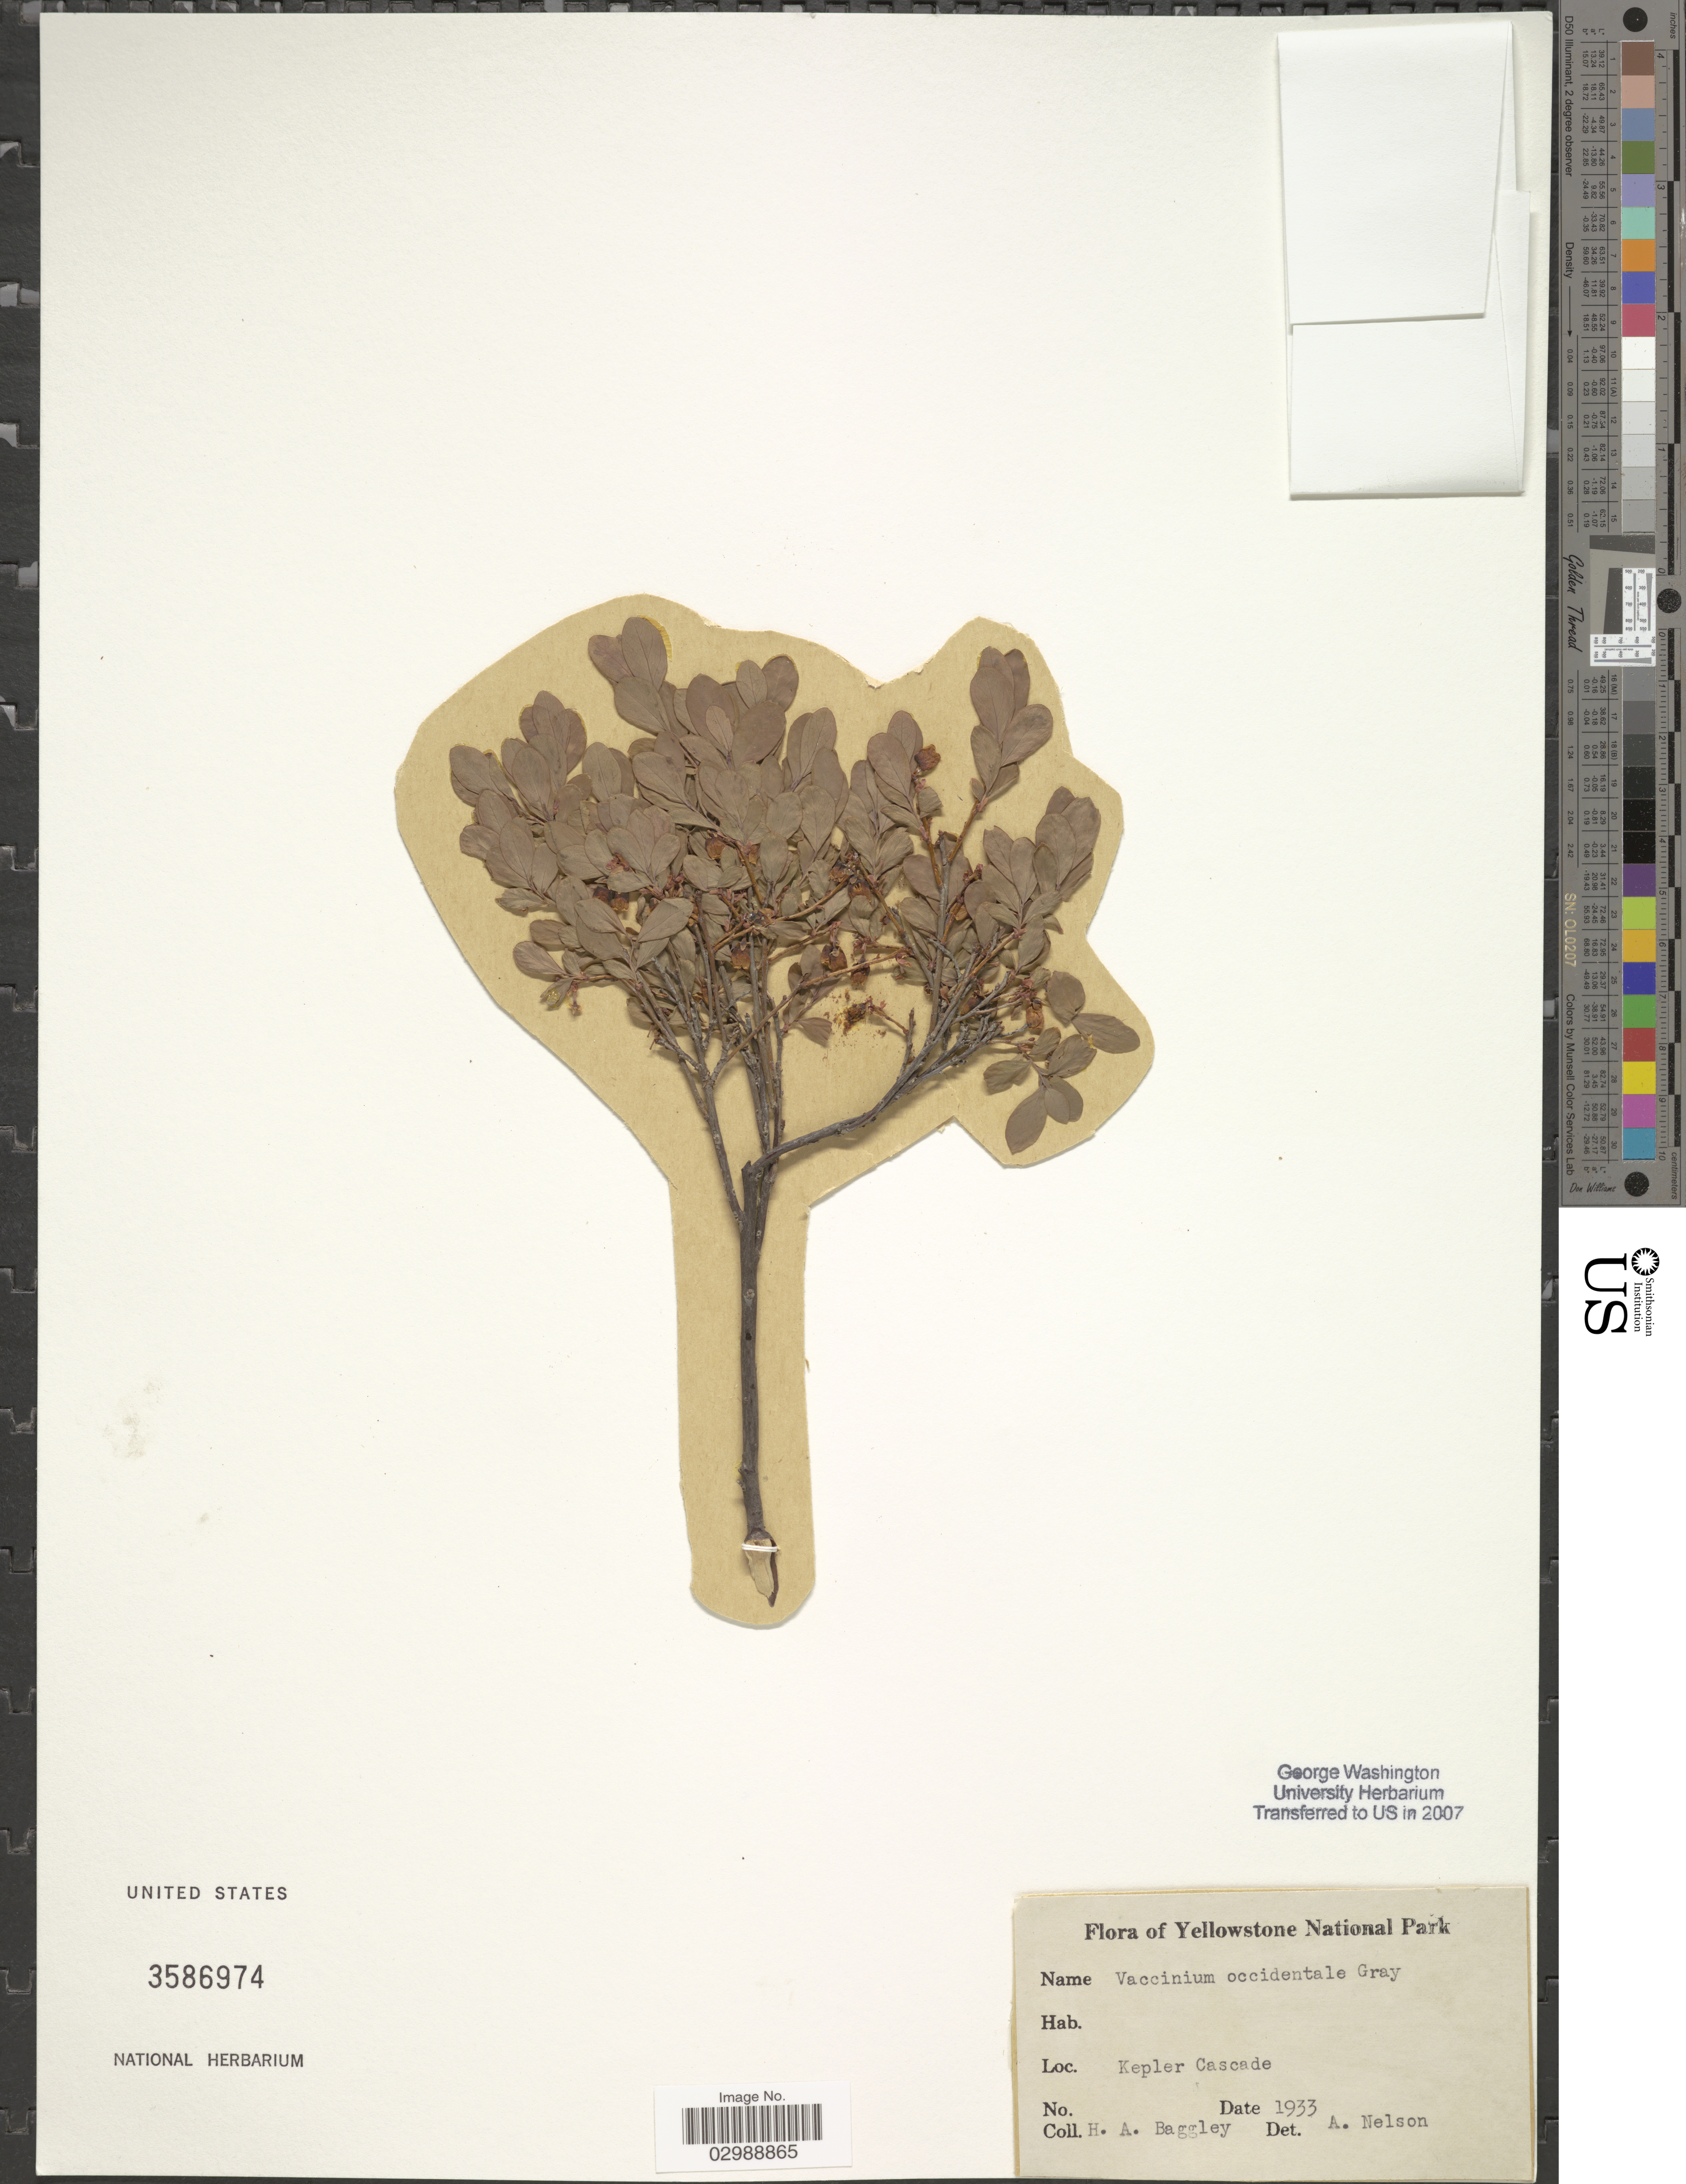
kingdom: Plantae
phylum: Tracheophyta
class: Magnoliopsida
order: Ericales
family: Ericaceae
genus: Vaccinium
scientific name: Vaccinium occidentale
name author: A. Gray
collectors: H. Baggley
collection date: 1933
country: United States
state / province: Wyoming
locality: Yellowstone National Park. Kepler Cascade.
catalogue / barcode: US 3586974